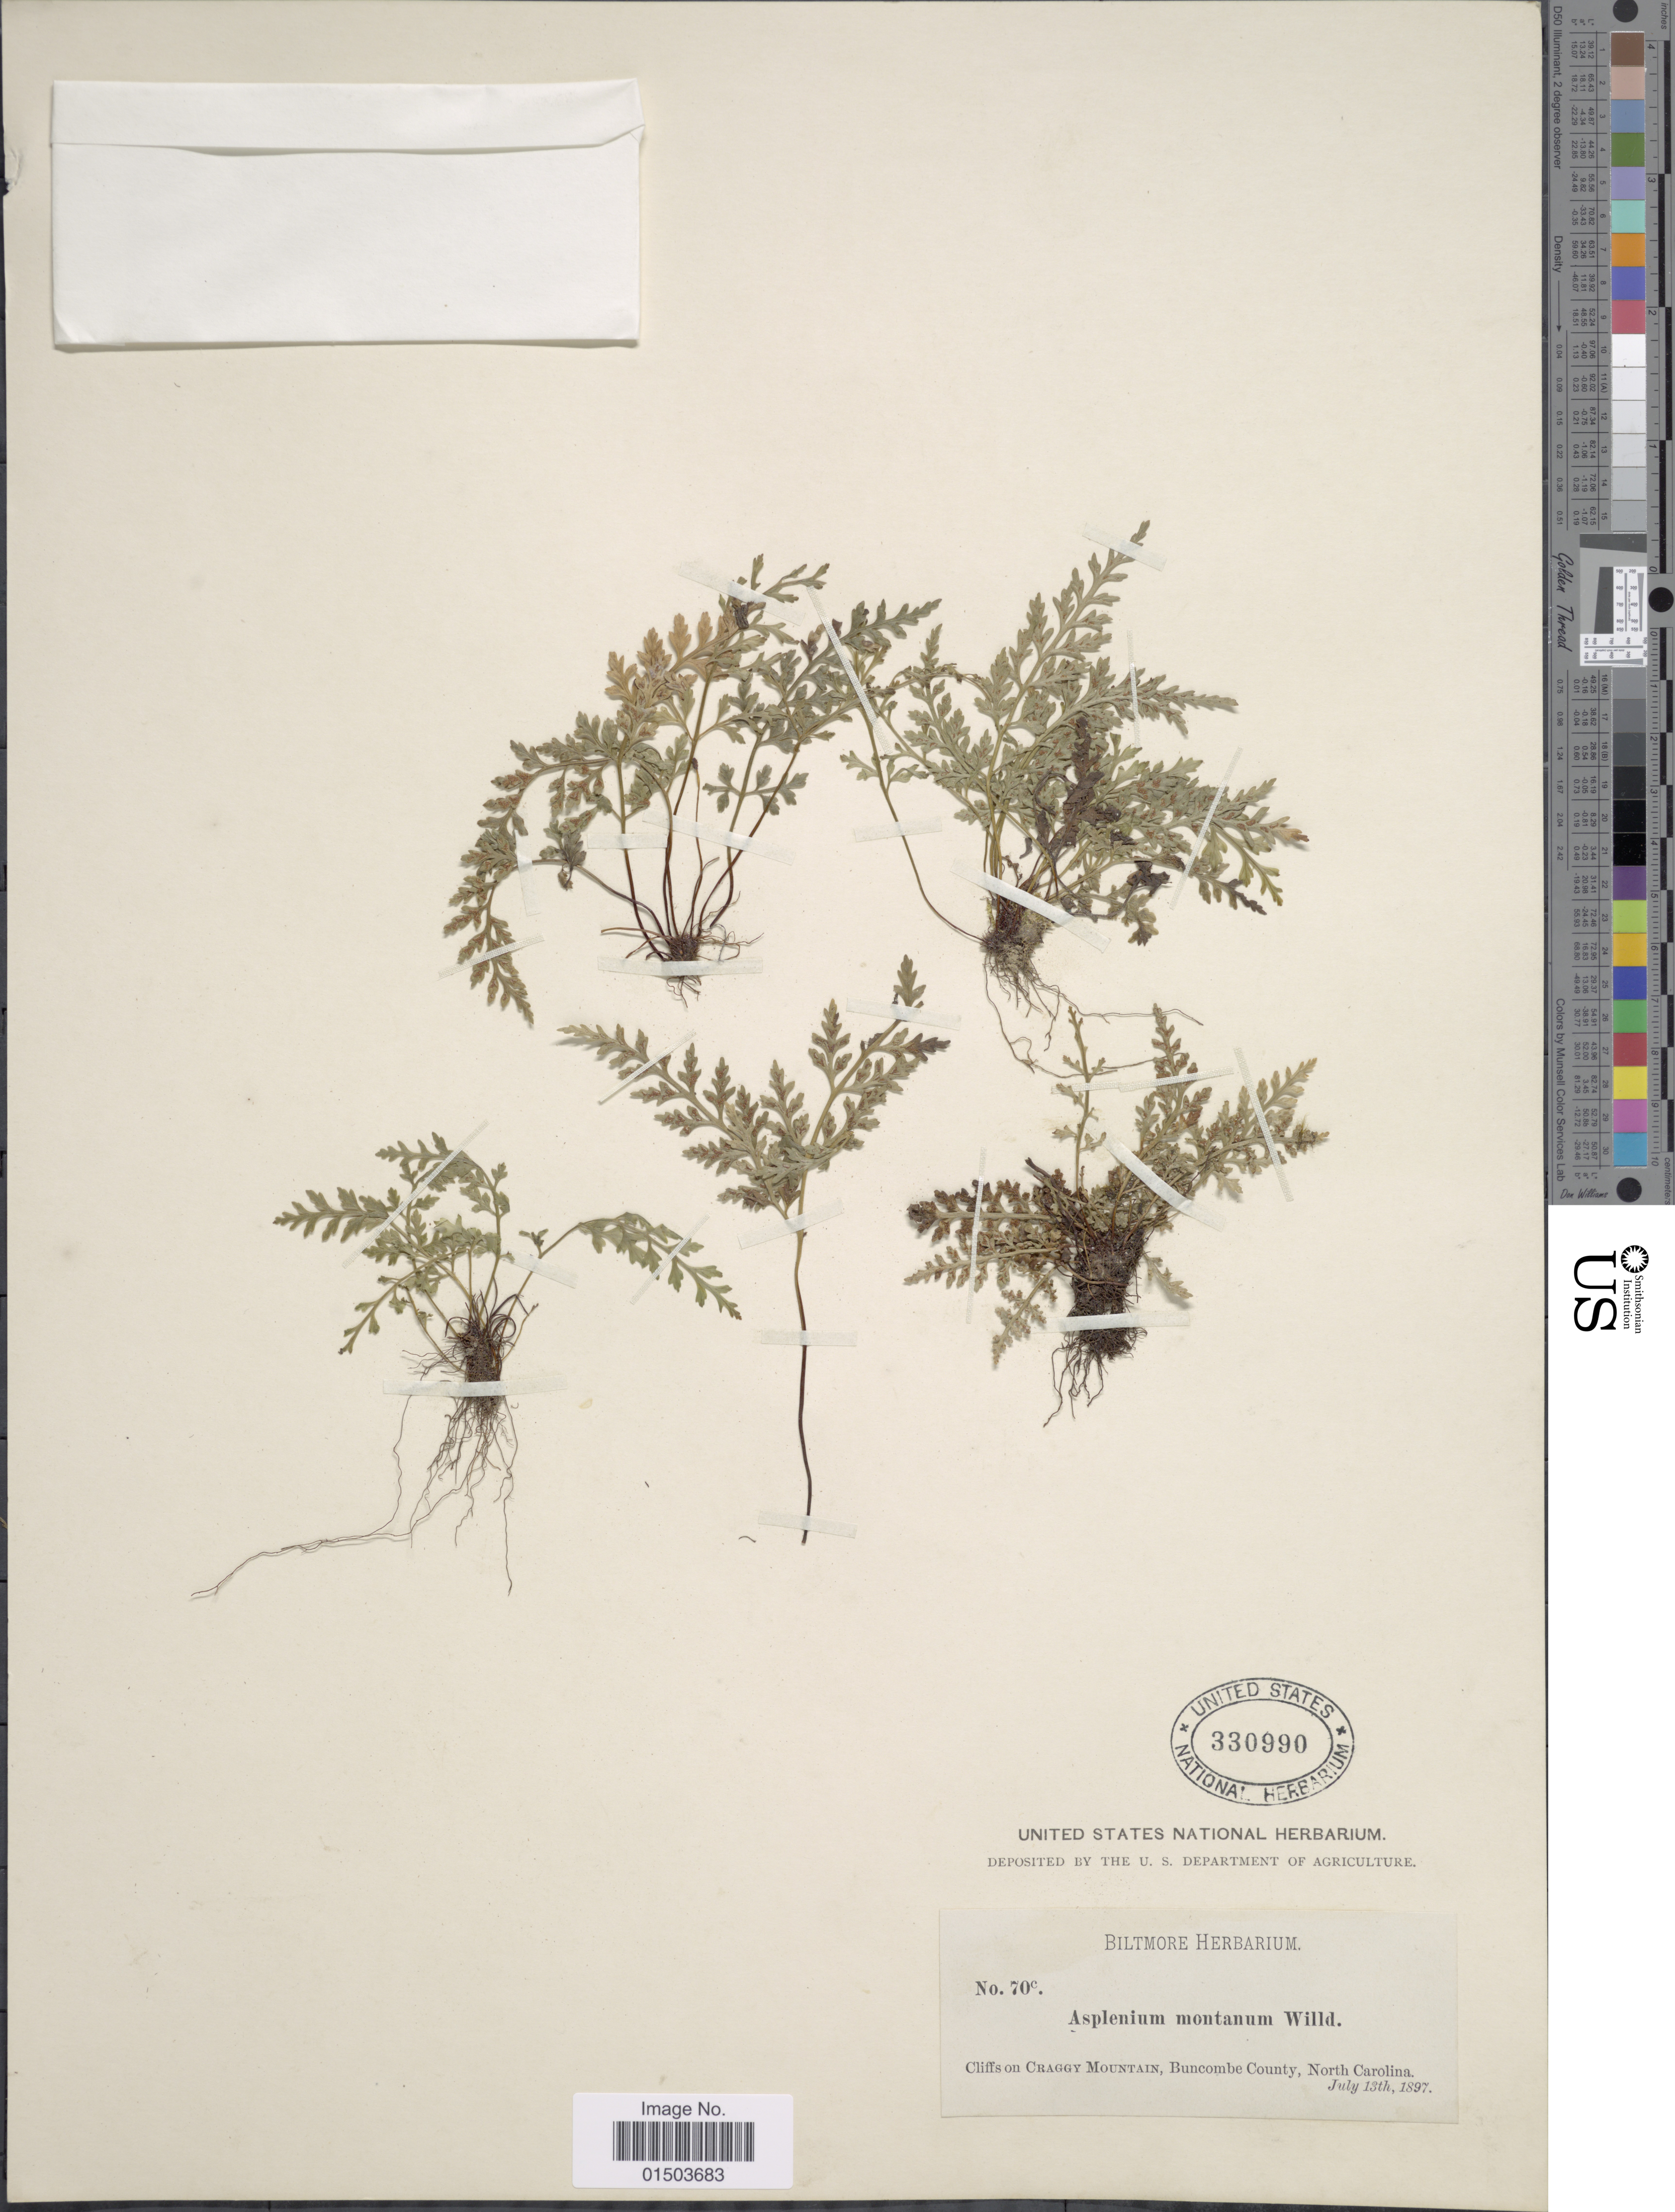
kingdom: Plantae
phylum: Tracheophyta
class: Polypodiopsida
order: Polypodiales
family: Aspleniaceae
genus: Asplenium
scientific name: Asplenium montanum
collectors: ex herb. Biltmore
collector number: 70c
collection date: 1897-07-13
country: United States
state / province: North Carolina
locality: Cliffs Craggy Mountain, Buncombe County.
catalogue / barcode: US 330990